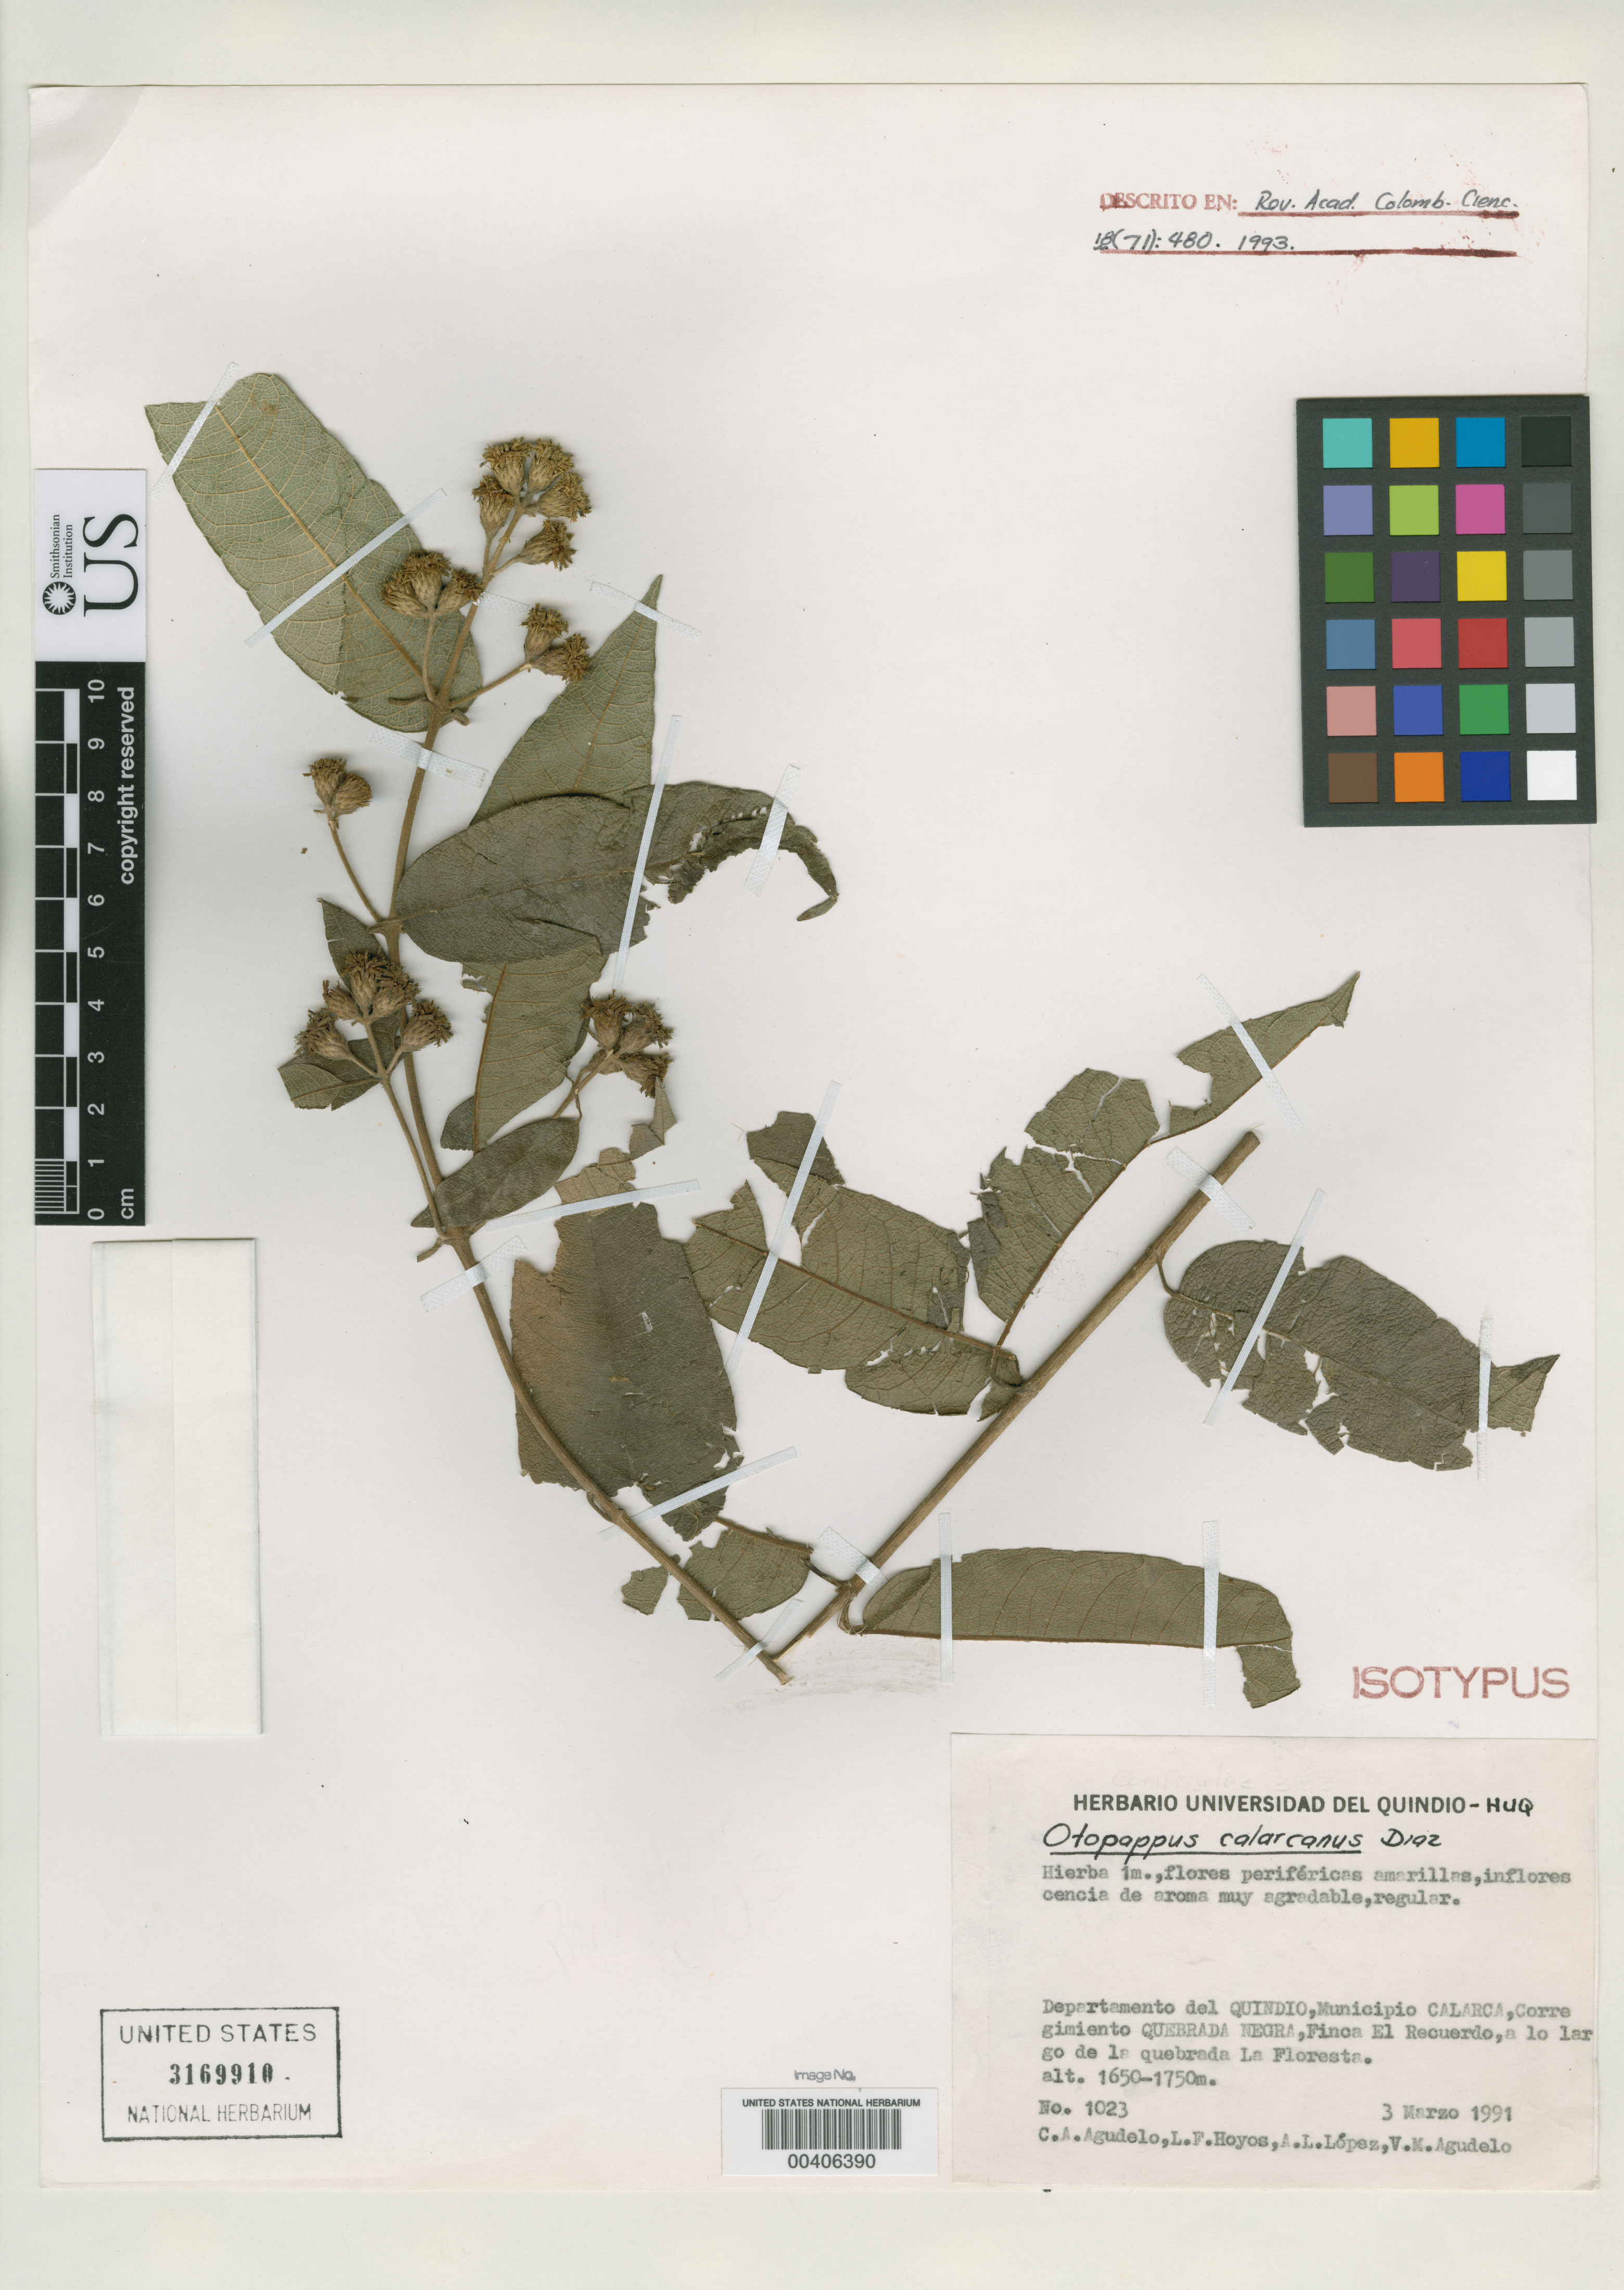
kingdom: Plantae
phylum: Tracheophyta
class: Magnoliopsida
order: Asterales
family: Asteraceae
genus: Otopappus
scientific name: Otopappus calarcanus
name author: S. Díaz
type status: Isotype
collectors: C. A. Agudelo, L. Hoyos, A. Lopez & V. . Agudelo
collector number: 1023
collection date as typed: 03 Mar 1991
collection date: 1991-03-03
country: Colombia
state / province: Quindío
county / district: Calarca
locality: Corregimiento Quebrada Negra, Finca El Recuerdo, a lo largo de la Quebrada La Floreste. [Corregimiento Quebrada Negra, Finca El Recuerdo, throughout Quebrada La Floreste.]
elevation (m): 1650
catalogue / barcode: US 3169910